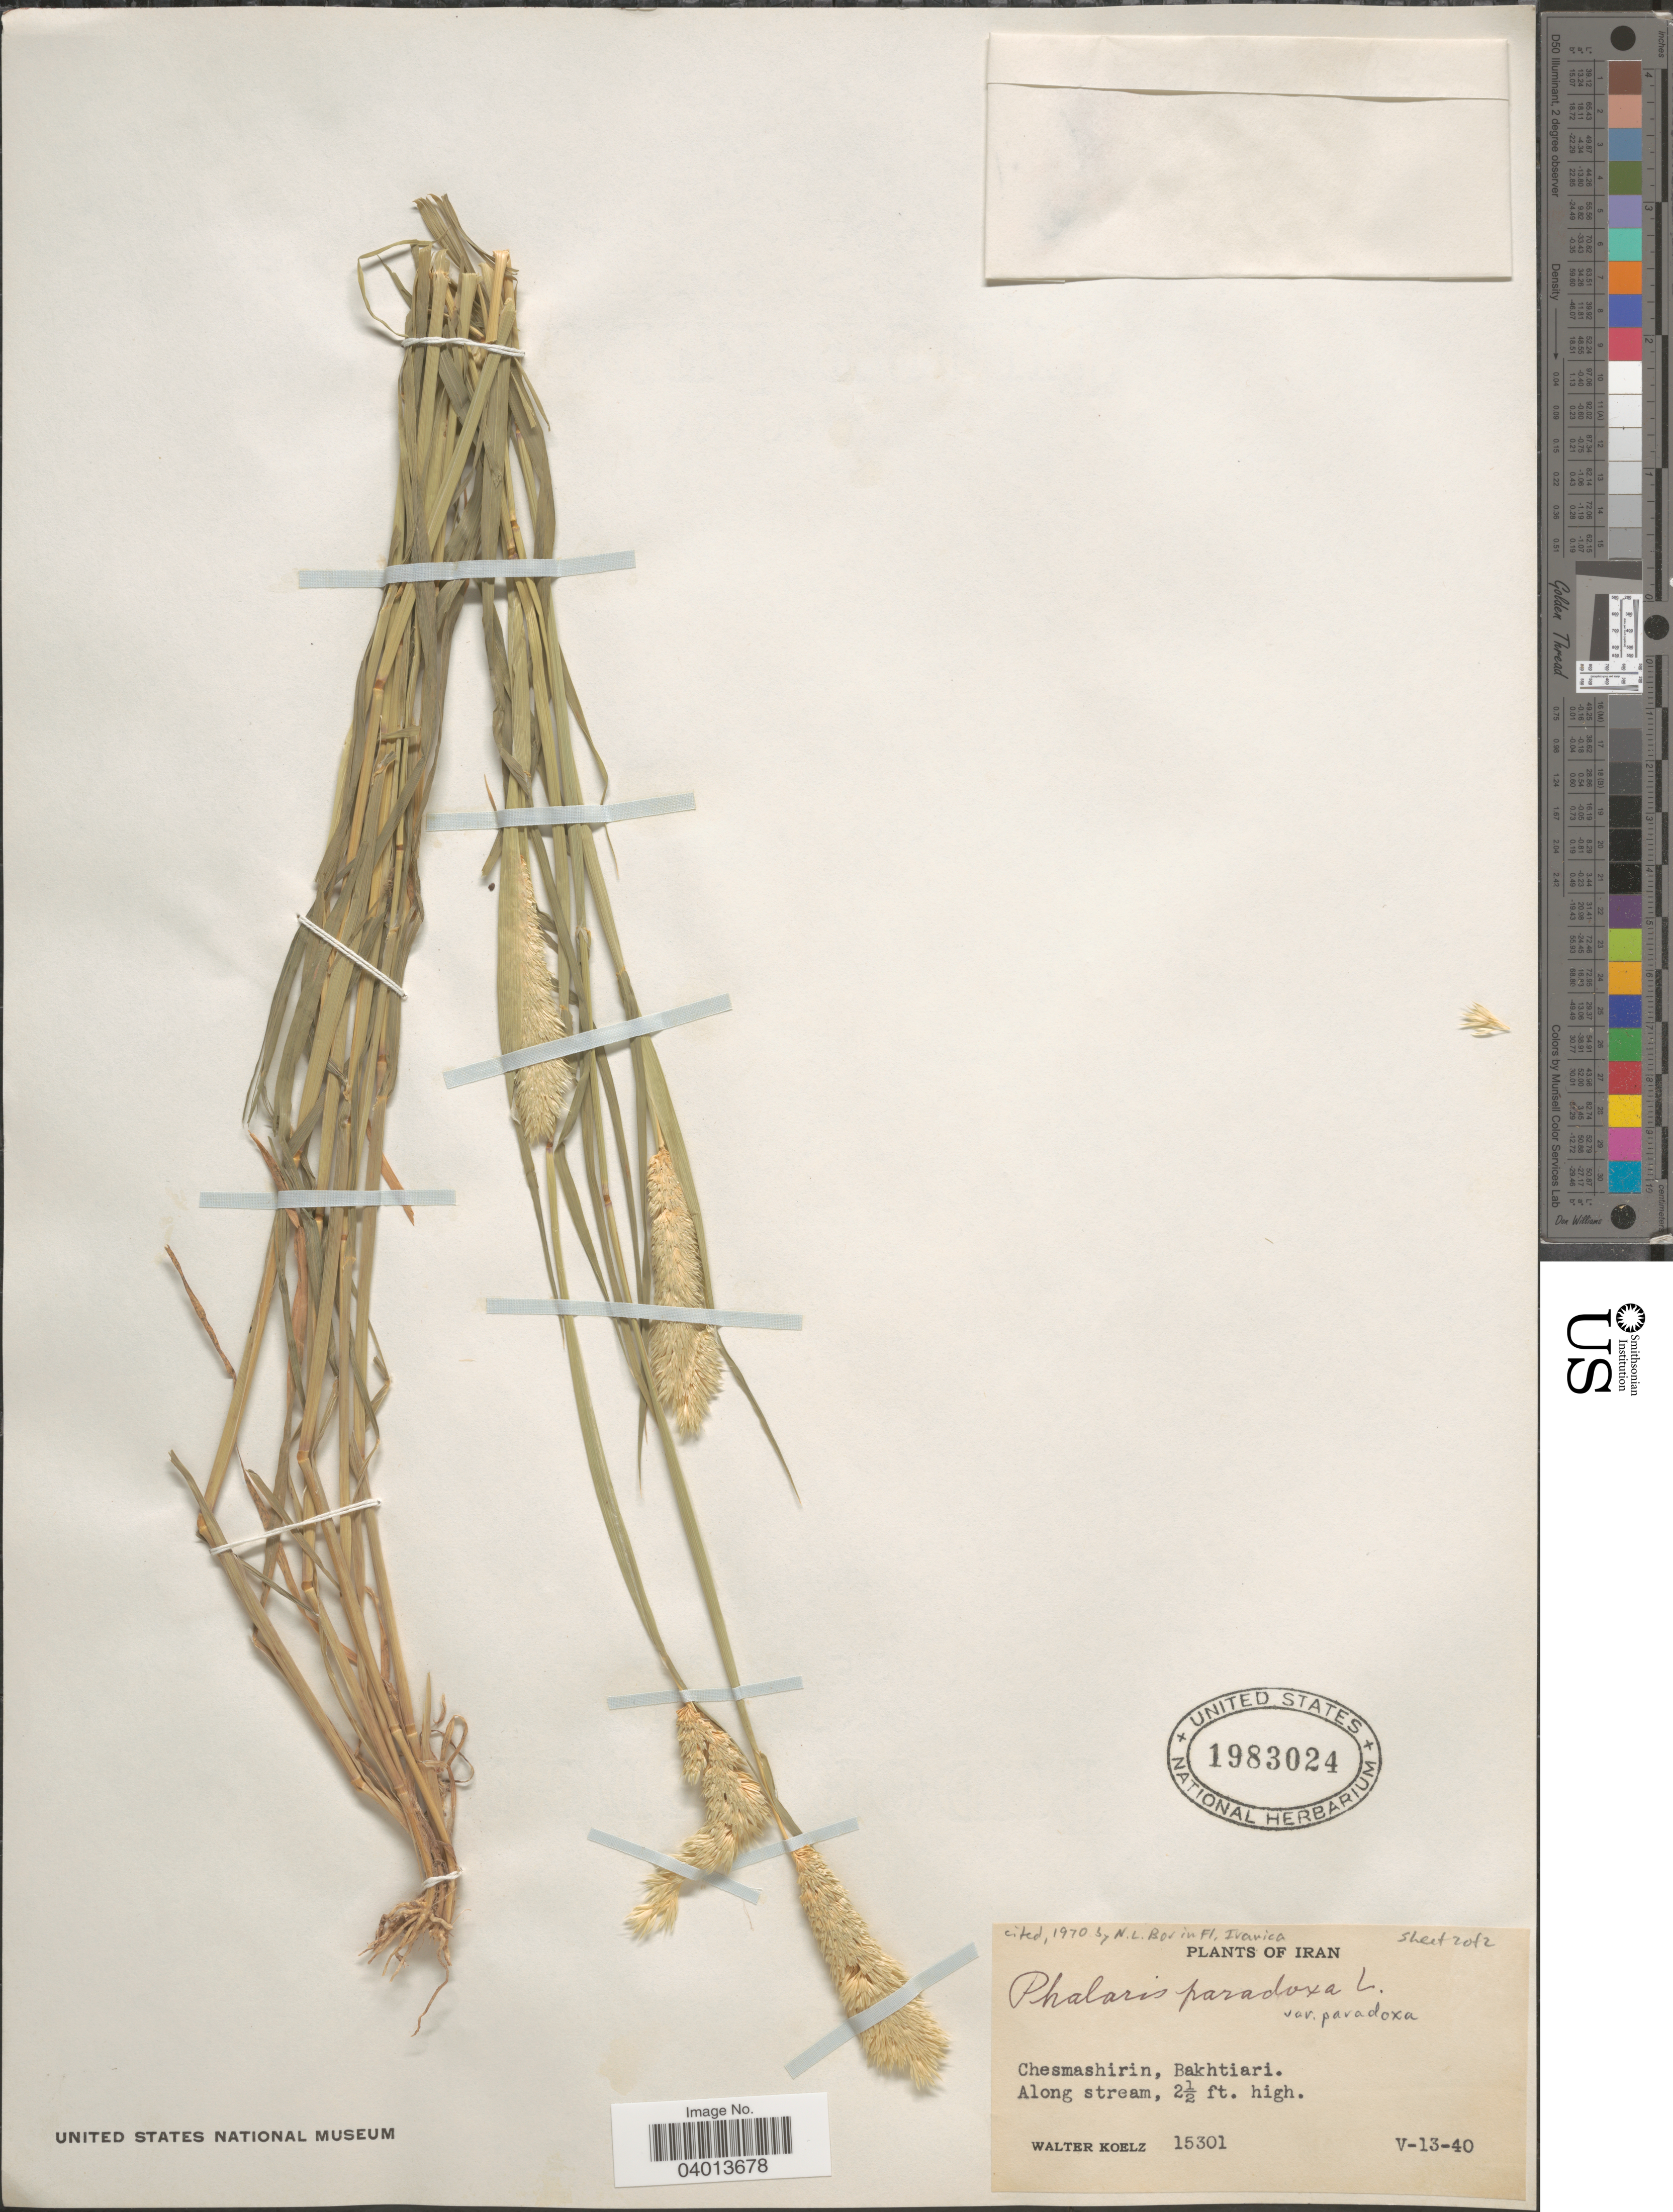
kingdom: Plantae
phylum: Tracheophyta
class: Liliopsida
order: Poales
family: Poaceae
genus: Phalaris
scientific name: Phalaris paradoxa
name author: L.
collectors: W. N. Koelz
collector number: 15301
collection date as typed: Transcribed d/m/y: 13/5/40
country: Iran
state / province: Chahar Mahaal and Bakhtiari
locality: Chesmashirin, Bakhtiari.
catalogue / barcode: US 1983024